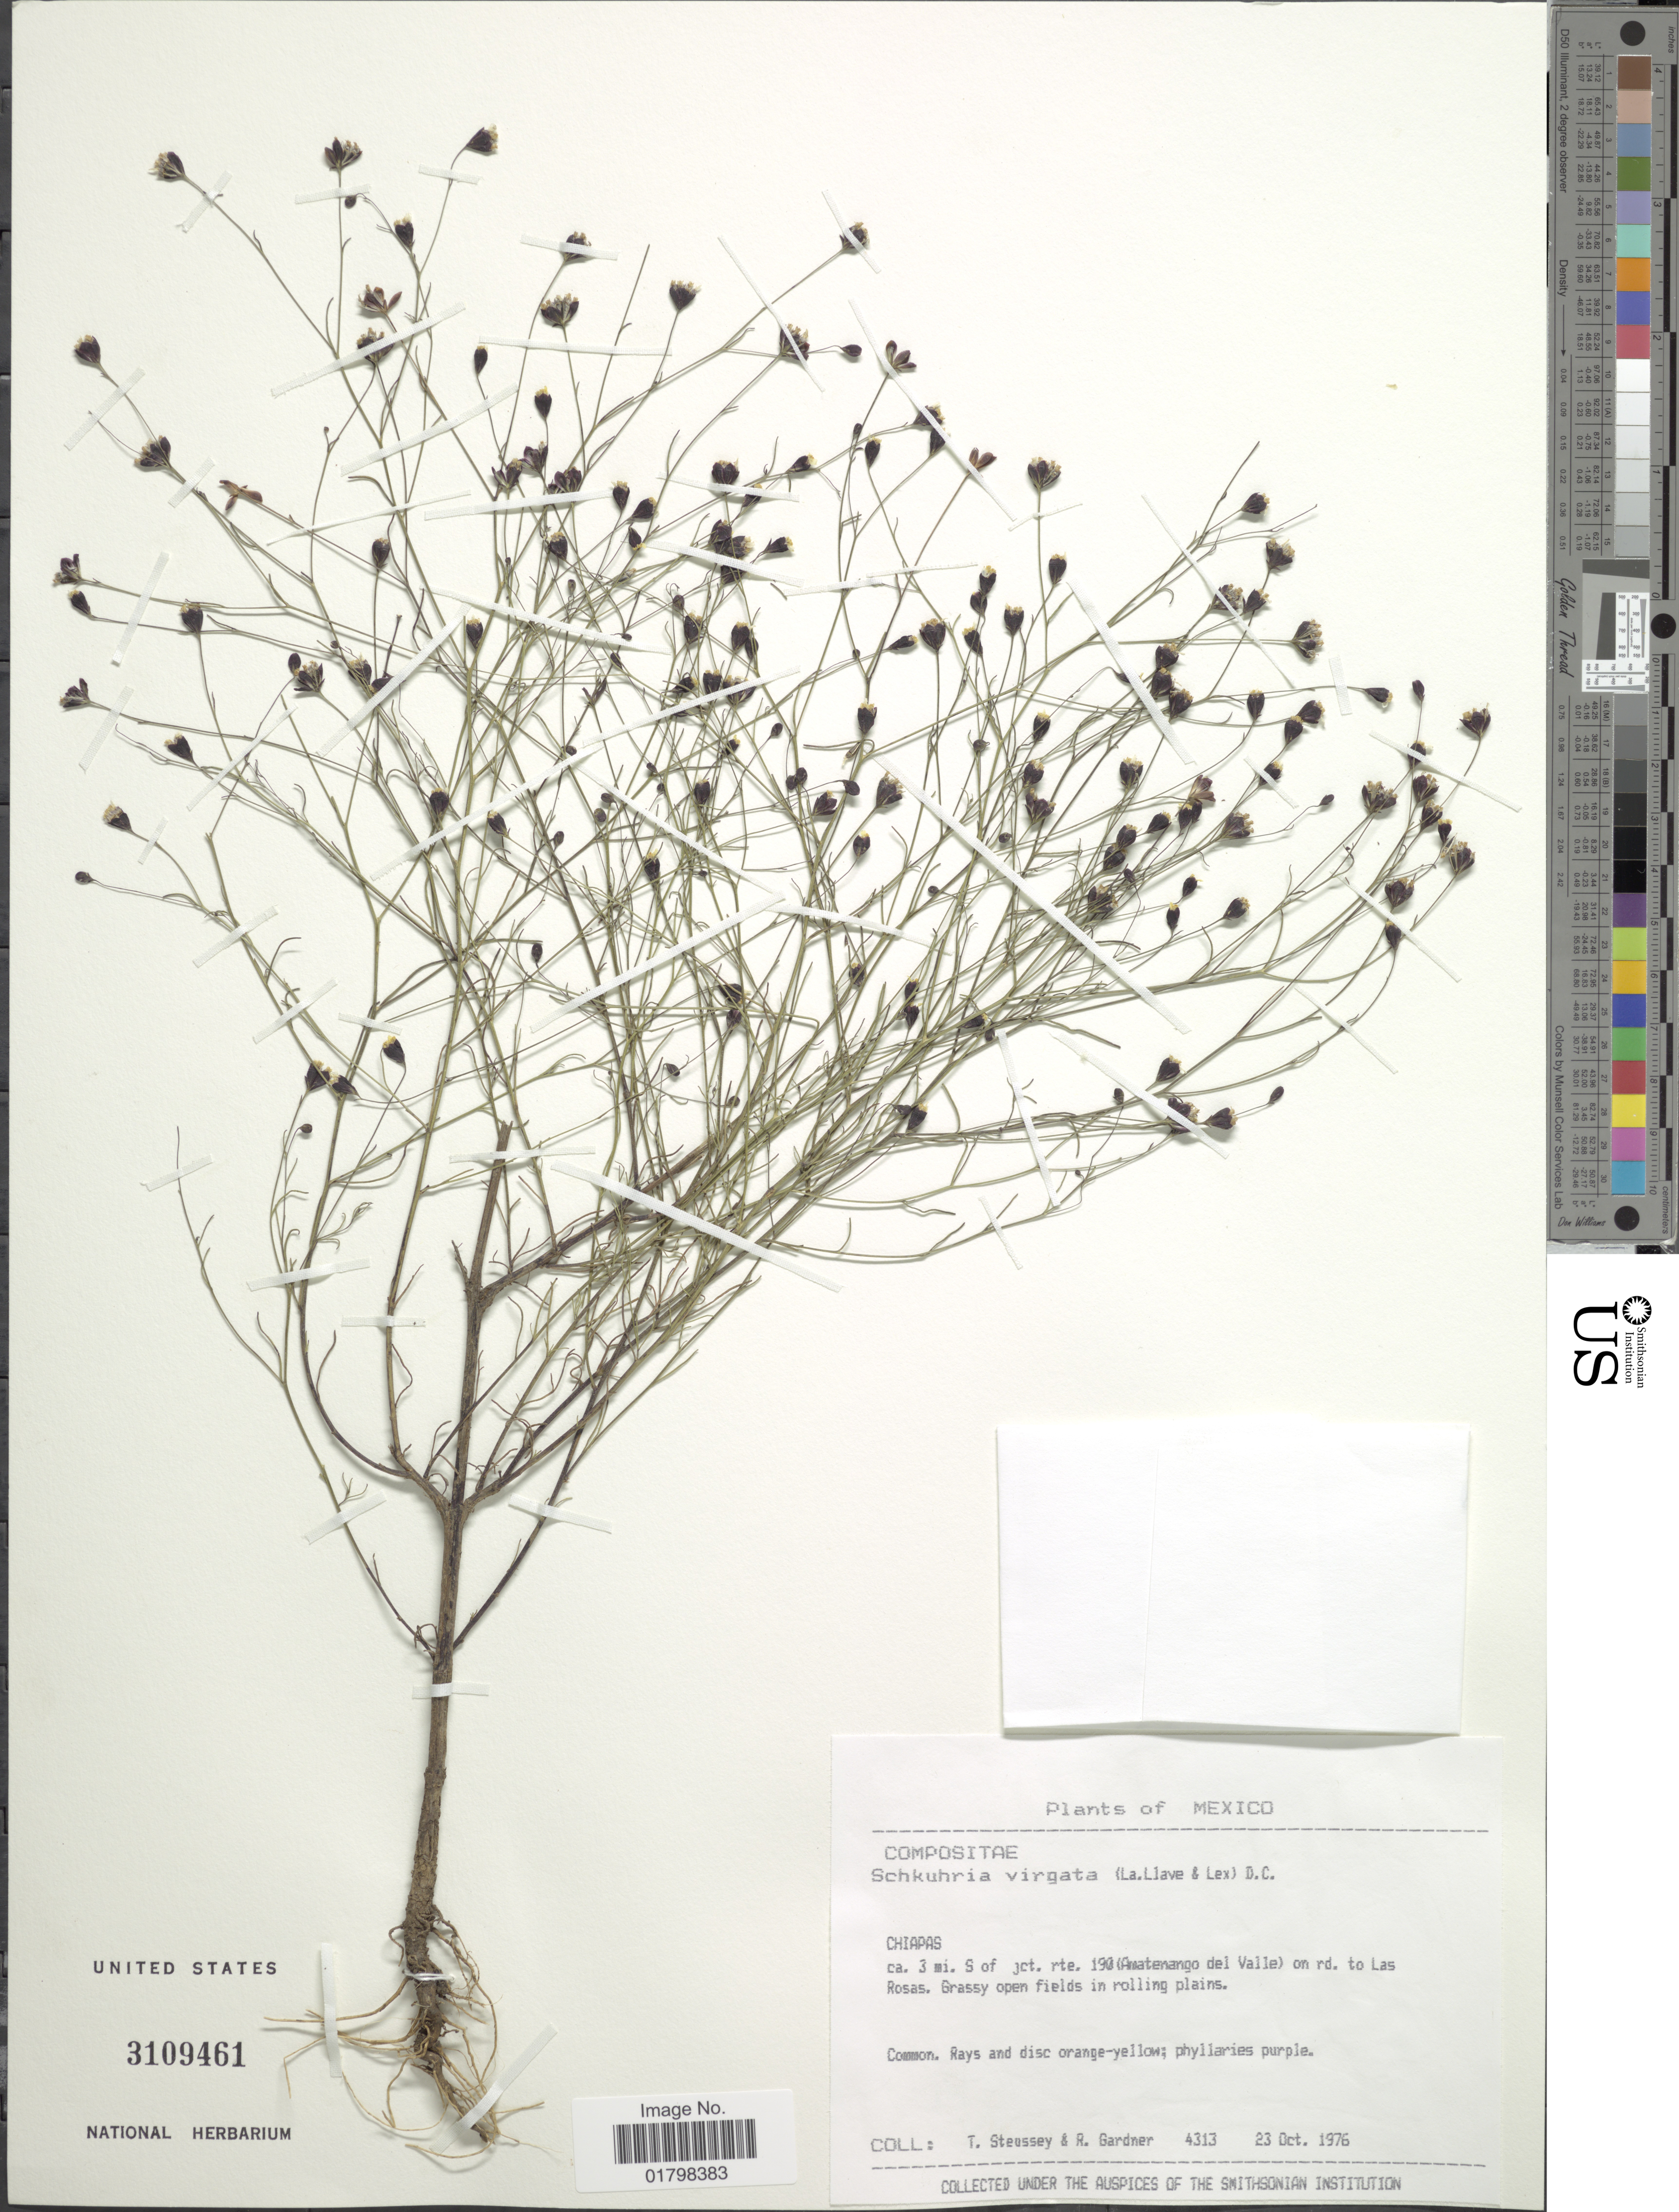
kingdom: Plantae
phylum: Tracheophyta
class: Magnoliopsida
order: Asterales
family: Asteraceae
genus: Schkuhria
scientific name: Schkuhria pinnata var. virgata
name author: (La Llave ex La Llave) Heiser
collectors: T. Steussy & R. C. Gardner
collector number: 4313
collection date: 1976-10-23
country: Mexico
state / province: Chiapas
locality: Ca. 3 mi. S of jct. rte. 190 (Amatenango del Valle) on rd. to Las Rosas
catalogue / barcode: US 3109461